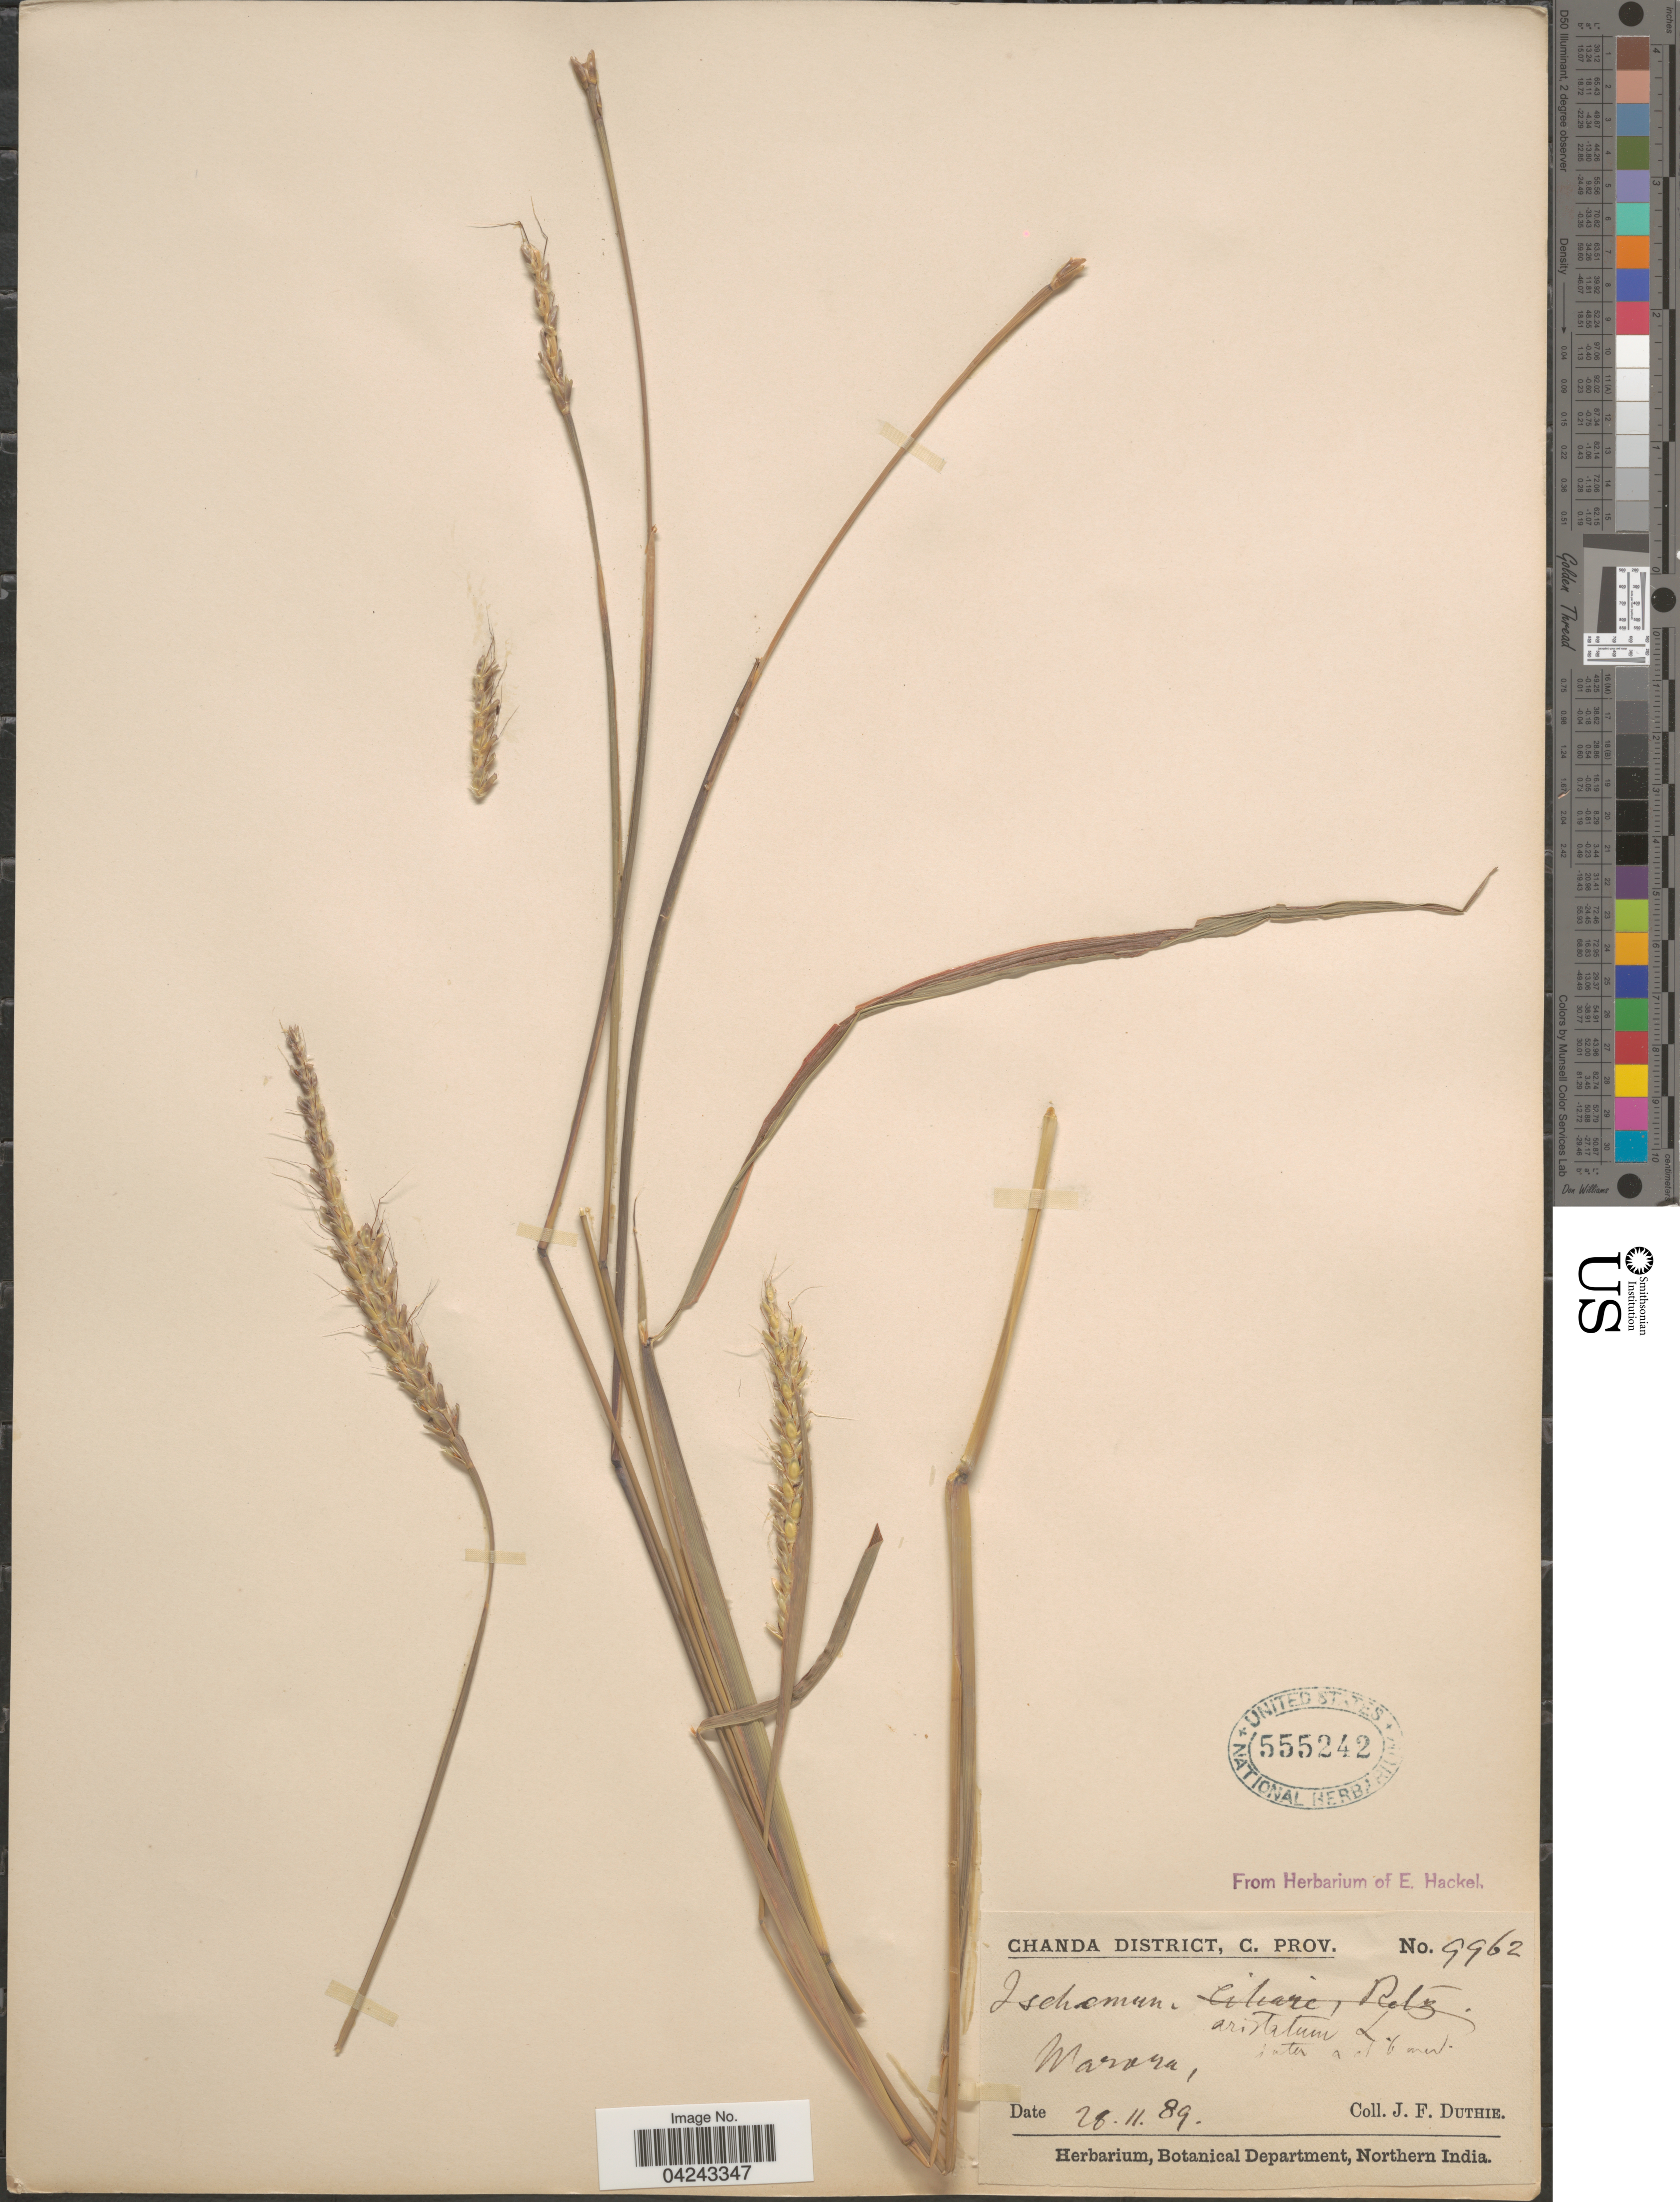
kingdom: Plantae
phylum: Tracheophyta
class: Liliopsida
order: Poales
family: Poaceae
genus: Ischaemum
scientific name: Ischaemum ciliare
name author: Retz.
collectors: J. F. Duthie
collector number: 9962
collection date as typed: Transcribed d/m/y: 28/11/89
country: India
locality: Chanda District, C. Prov. Warara.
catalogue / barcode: US 555242